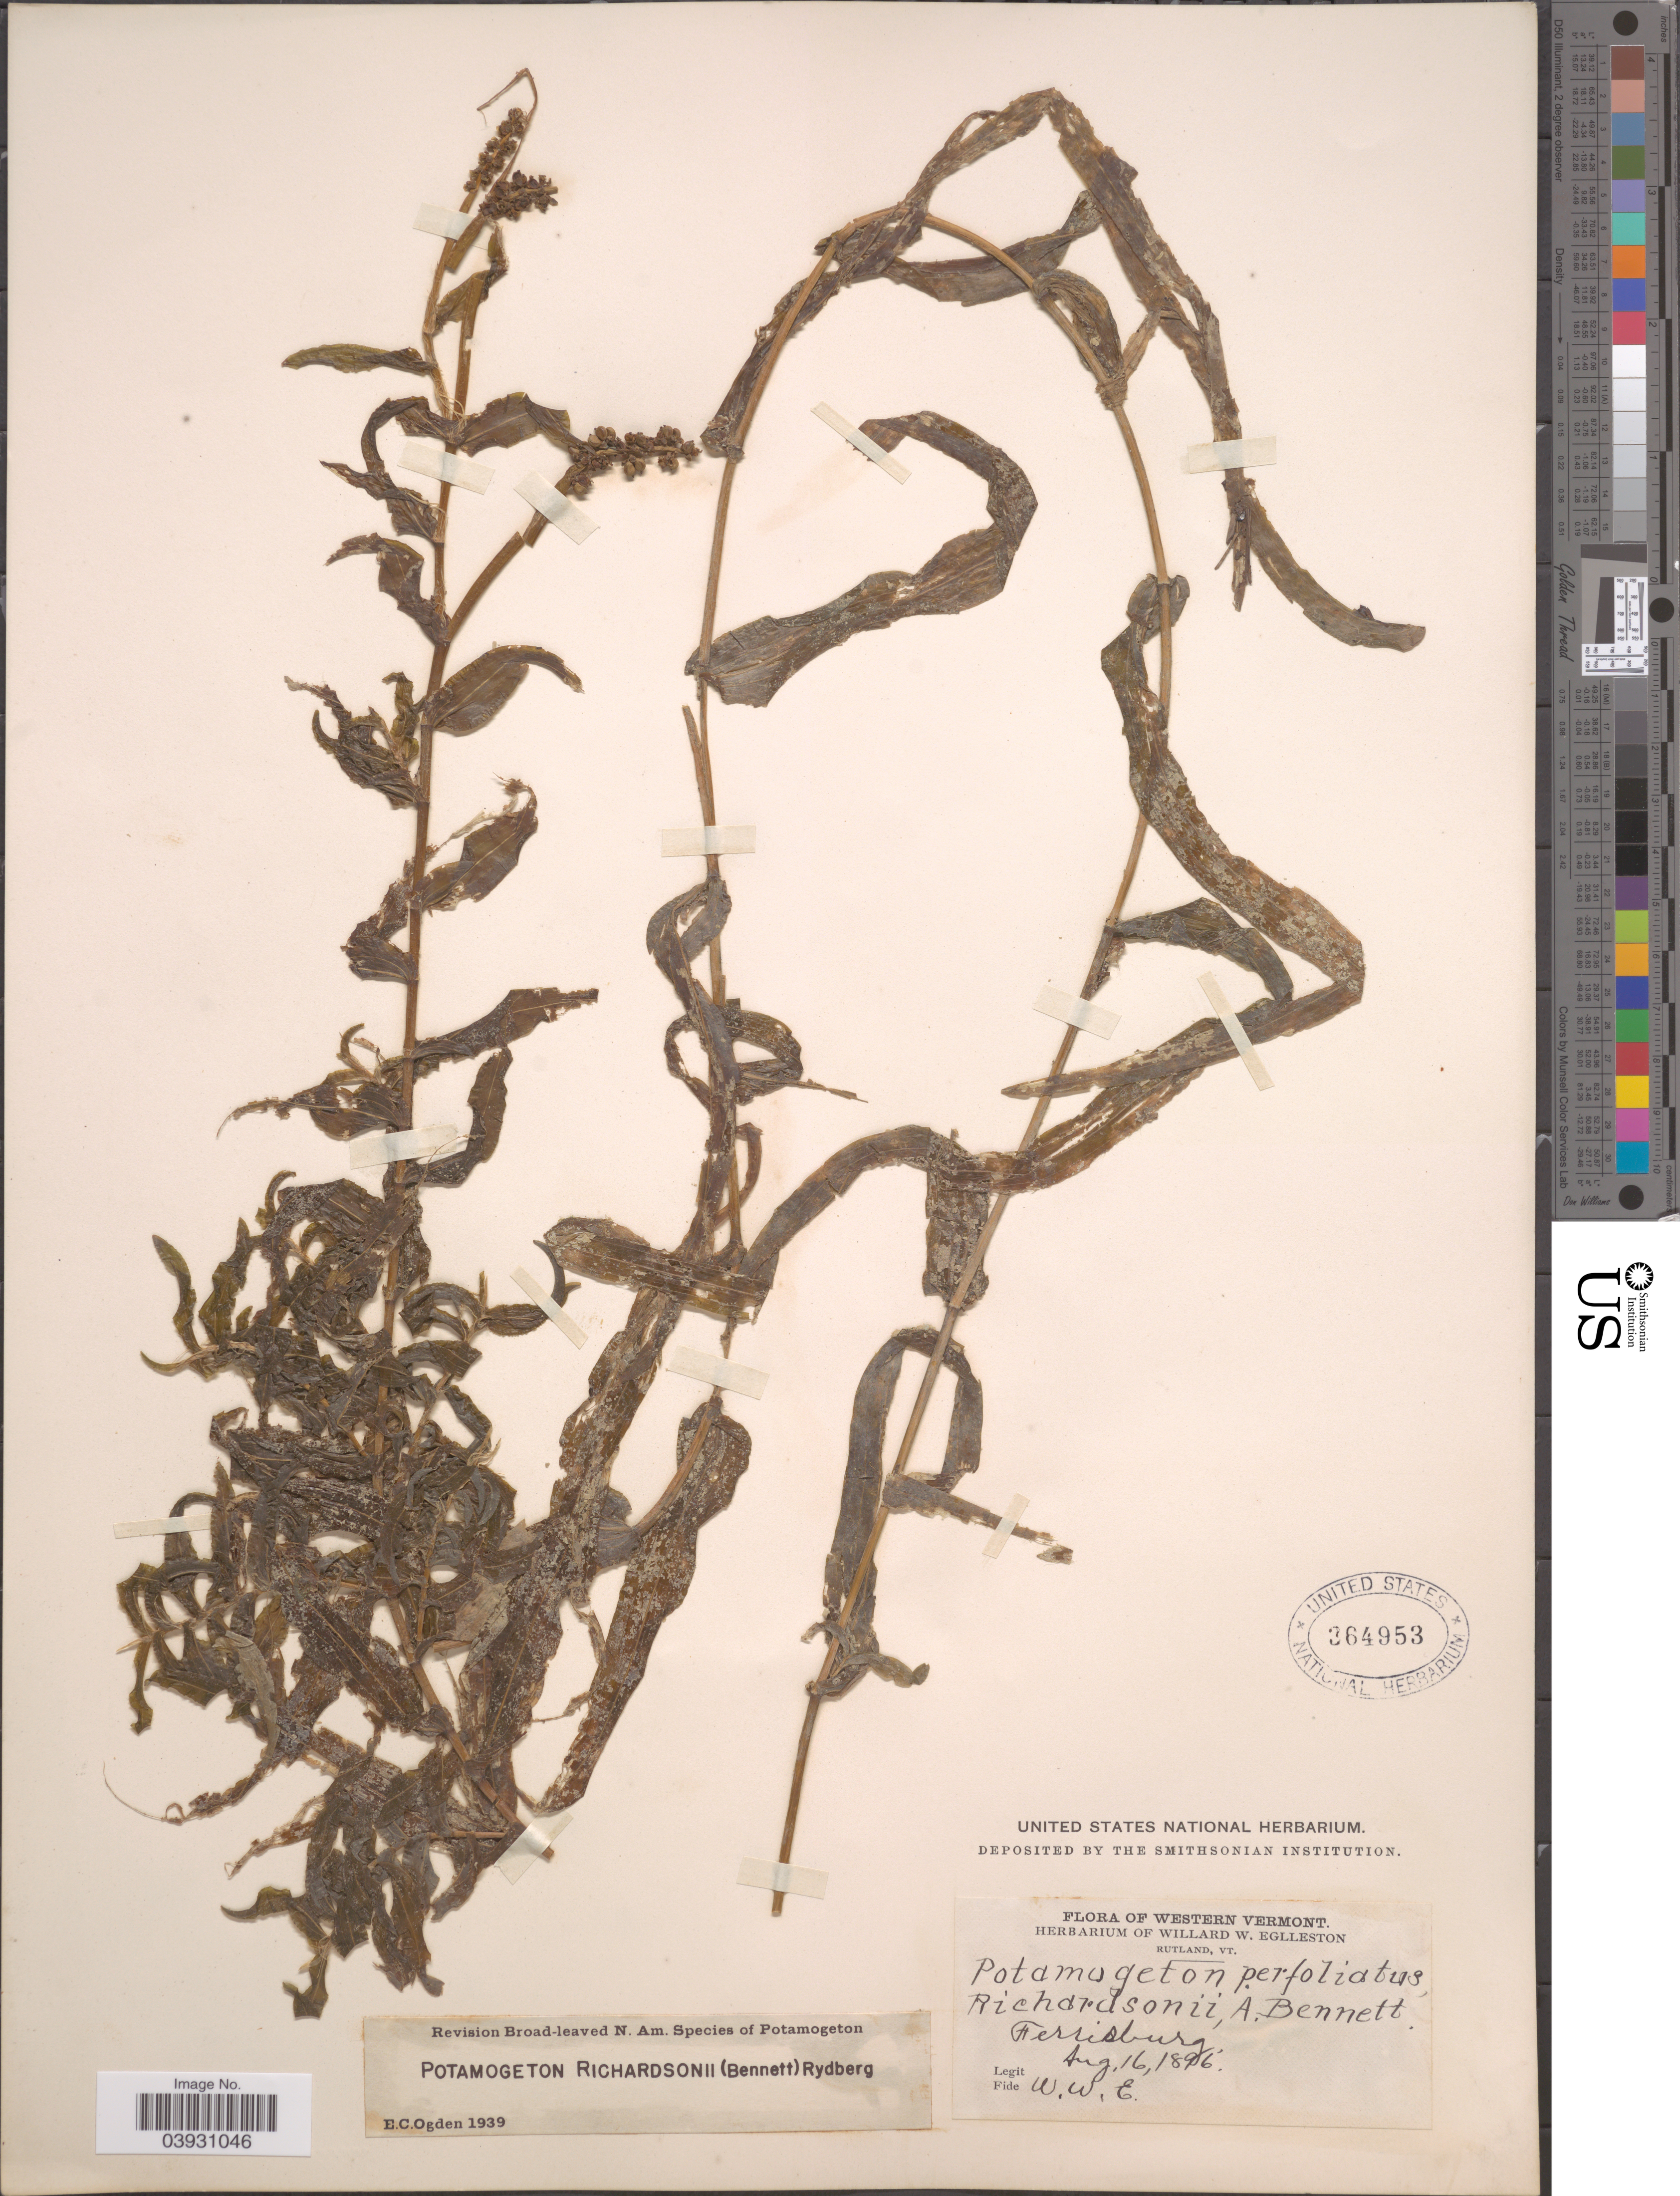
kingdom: Plantae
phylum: Tracheophyta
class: Liliopsida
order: Alismatales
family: Potamogetonaceae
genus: Potamogeton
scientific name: Potamogeton richardsonii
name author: (A.W. Benn.) Rydb.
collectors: W. W. Eggleston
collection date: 1896-08-16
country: United States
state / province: Vermont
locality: Western Vermont. Ferrisburg.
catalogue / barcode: US 364953